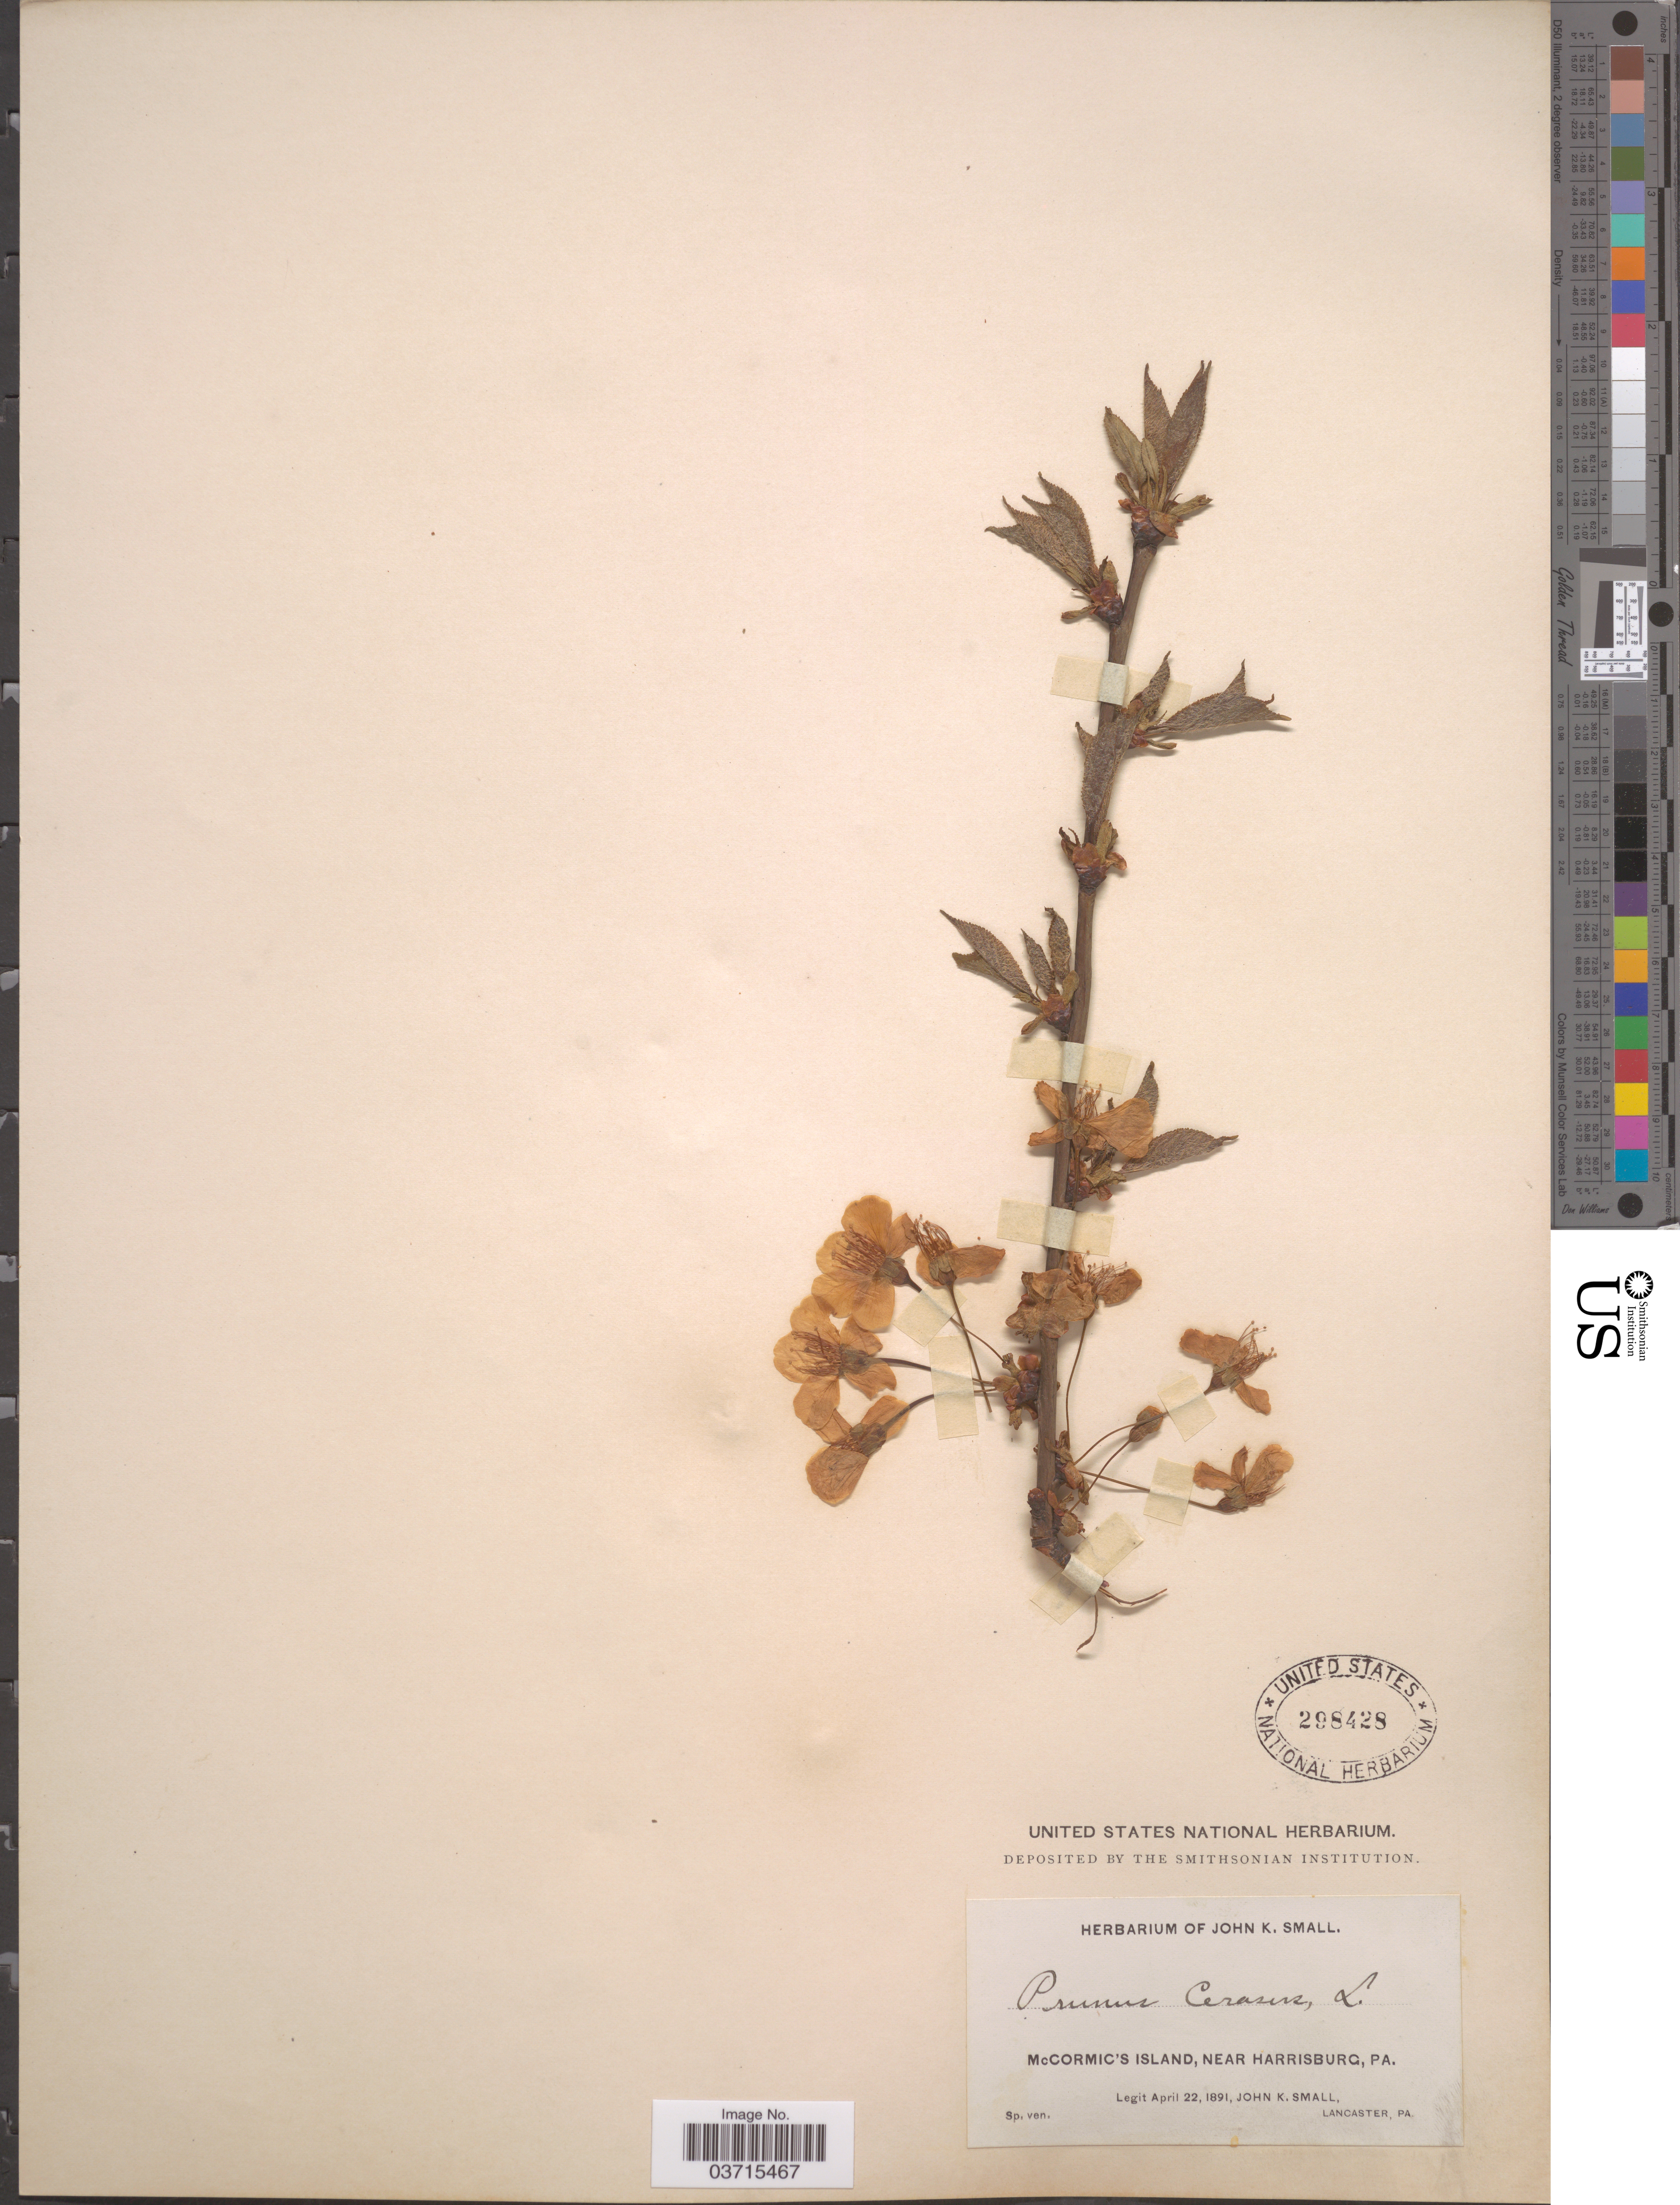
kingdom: Plantae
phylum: Tracheophyta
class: Magnoliopsida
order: Rosales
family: Rosaceae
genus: Prunus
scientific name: Prunus cerasus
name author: L.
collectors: J. K. Small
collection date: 1891-04-22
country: United States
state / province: Pennsylvania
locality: McCormic's Island, near Harrisburg.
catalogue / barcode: US 298428